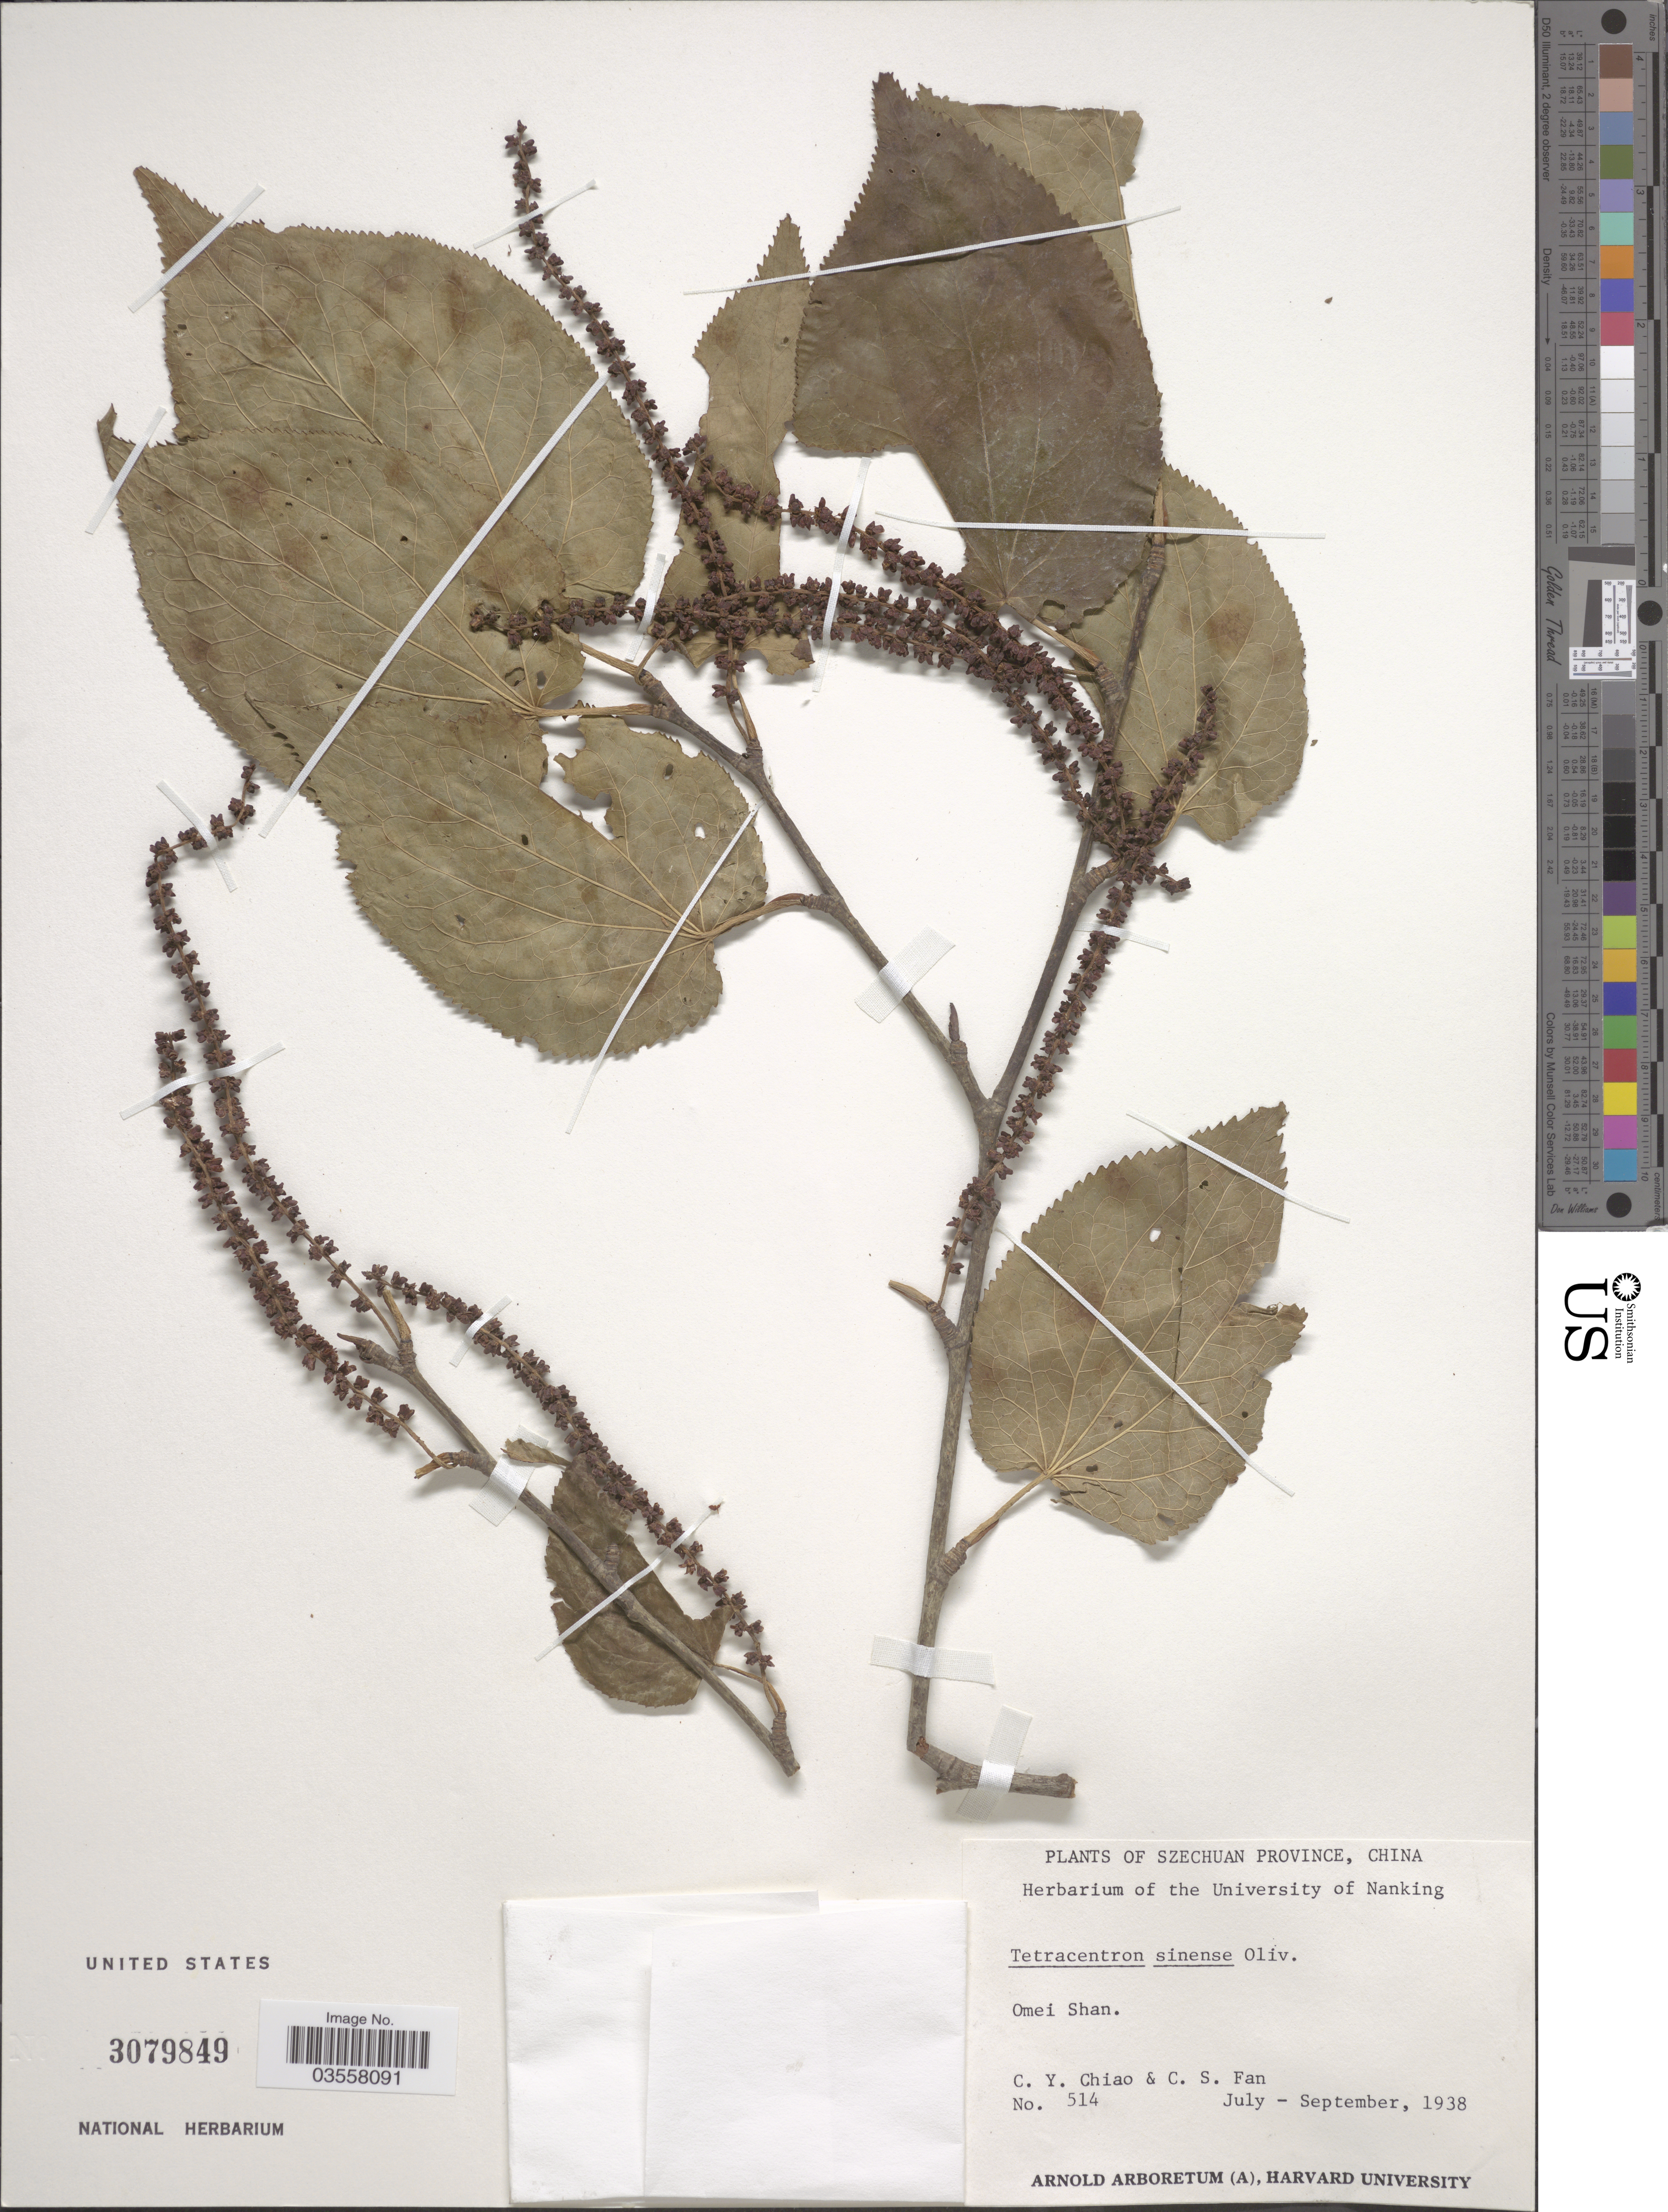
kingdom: Plantae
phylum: Tracheophyta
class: Magnoliopsida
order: Trochodendrales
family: Trochodendraceae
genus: Tetracentron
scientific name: Tetracentron sinense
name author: Oliv.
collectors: C. Y. Chiao & C. S. Fan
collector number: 514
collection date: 1938-07/1938-09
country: China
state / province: Sichuan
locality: Szechuan Province. Omei Shan.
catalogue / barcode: US 3079849